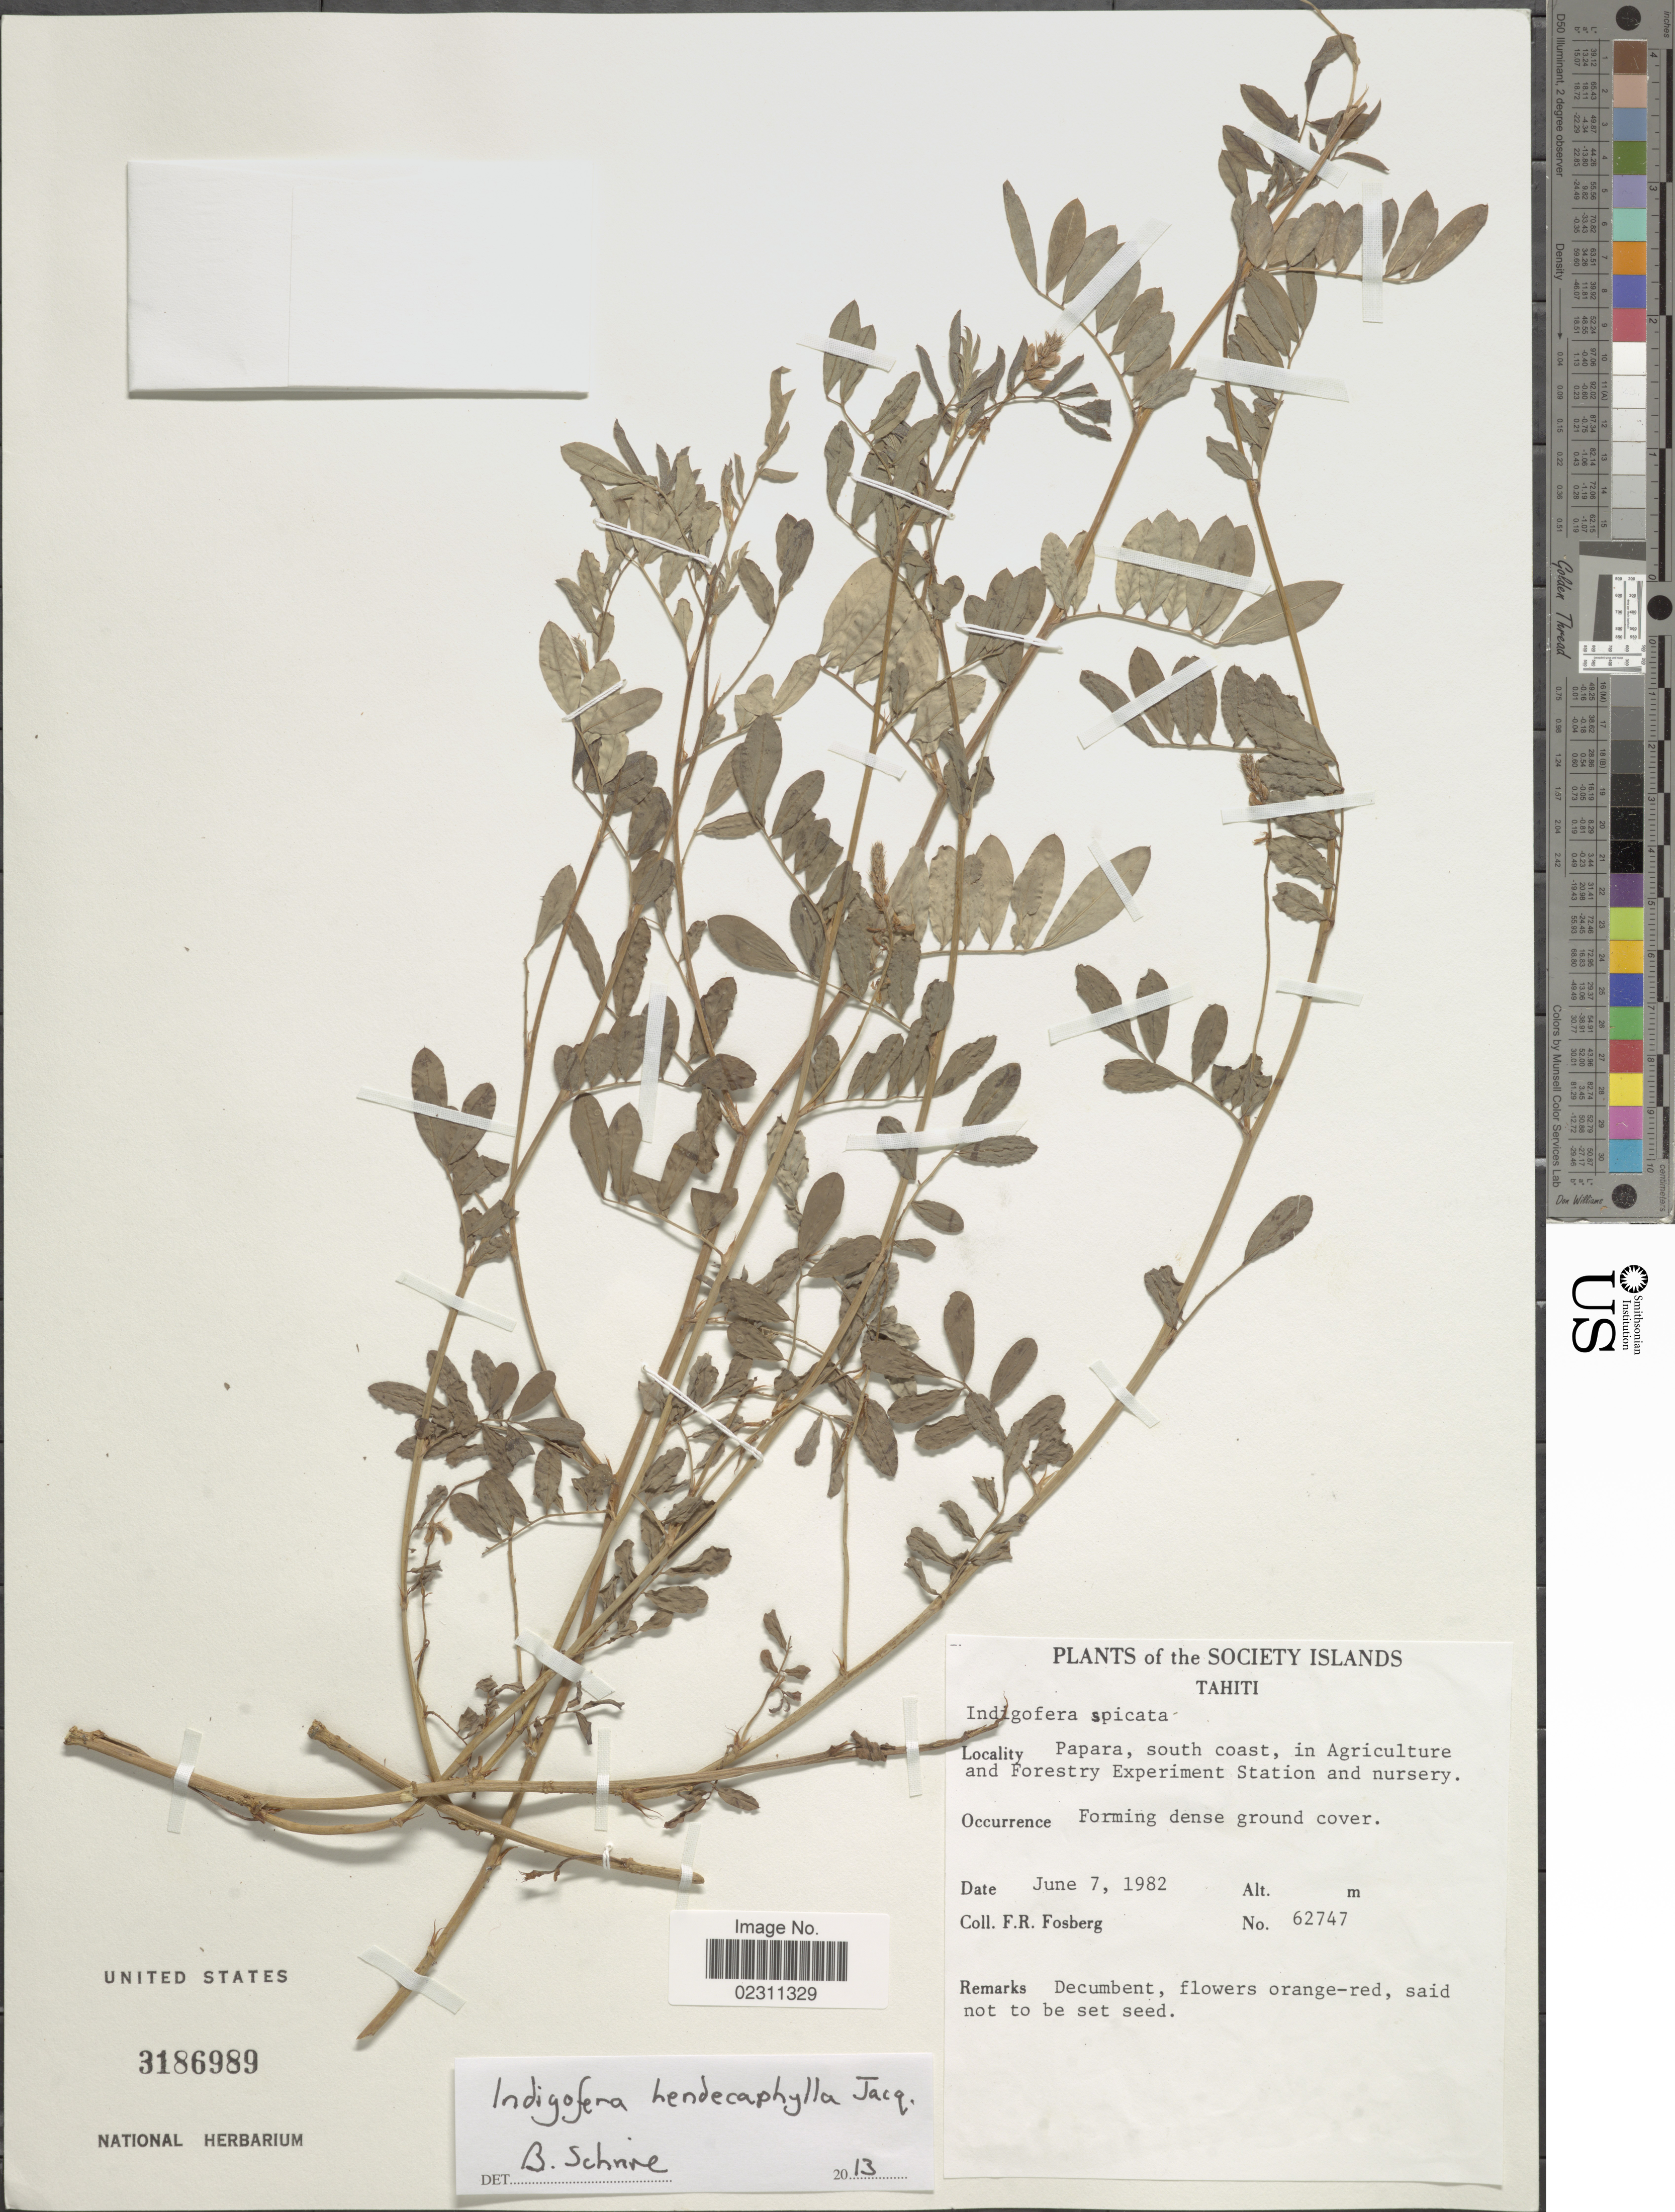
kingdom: Plantae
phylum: Tracheophyta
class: Magnoliopsida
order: Fabales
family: Fabaceae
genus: Indigofera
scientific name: Indigofera hendecaphylla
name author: Jacq.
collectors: F. R. Fosberg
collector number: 62747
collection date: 1982-06-07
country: French Polynesia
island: Tahiti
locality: Society Islands. Tahiti. Papara, south coast, in Agriculture and Forestry Experiment Station and nursery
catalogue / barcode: US 3186989